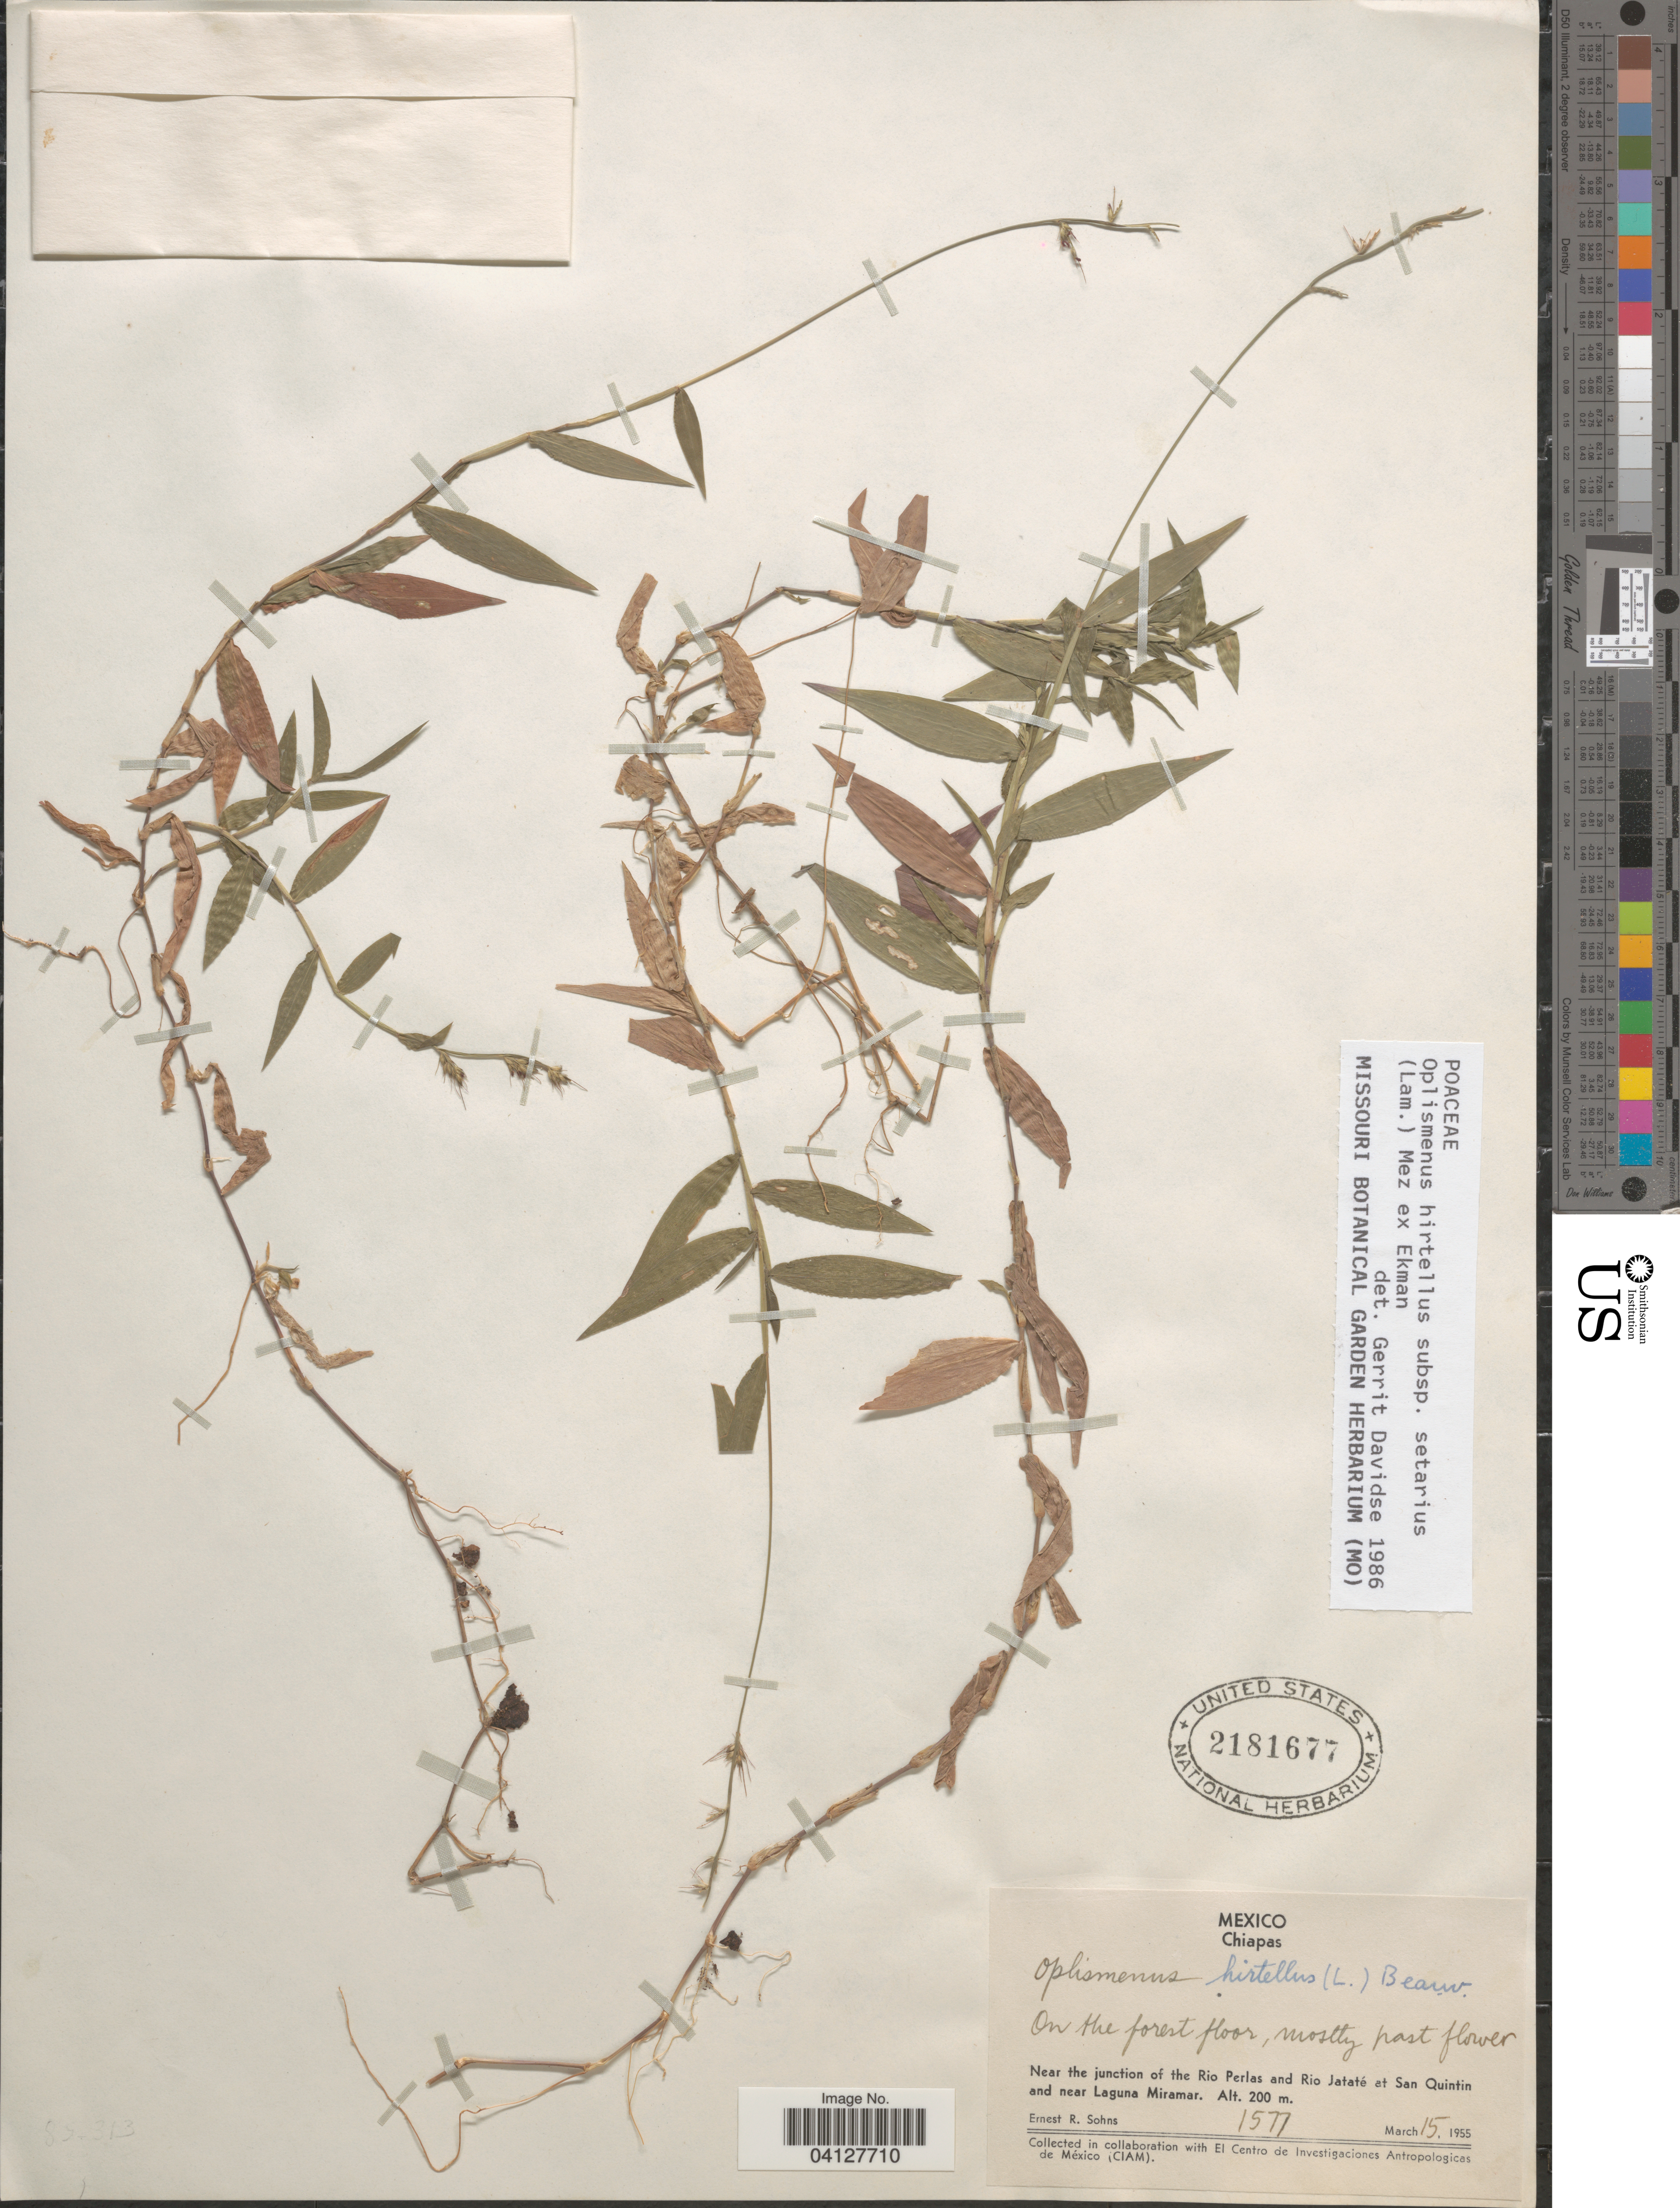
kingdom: Plantae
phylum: Tracheophyta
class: Liliopsida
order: Poales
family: Poaceae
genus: Oplismenus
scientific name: Oplismenus hirtellus subsp. setarius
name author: (Lam.) Mez ex Ekman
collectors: E. R. Sohns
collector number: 1577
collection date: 1955-03-15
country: Mexico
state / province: Chiapas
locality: Near the junction of the Rio Perlas and Rio Jataté at San Quintin and near Laguna Miramar.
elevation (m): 200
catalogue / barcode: US 2181677